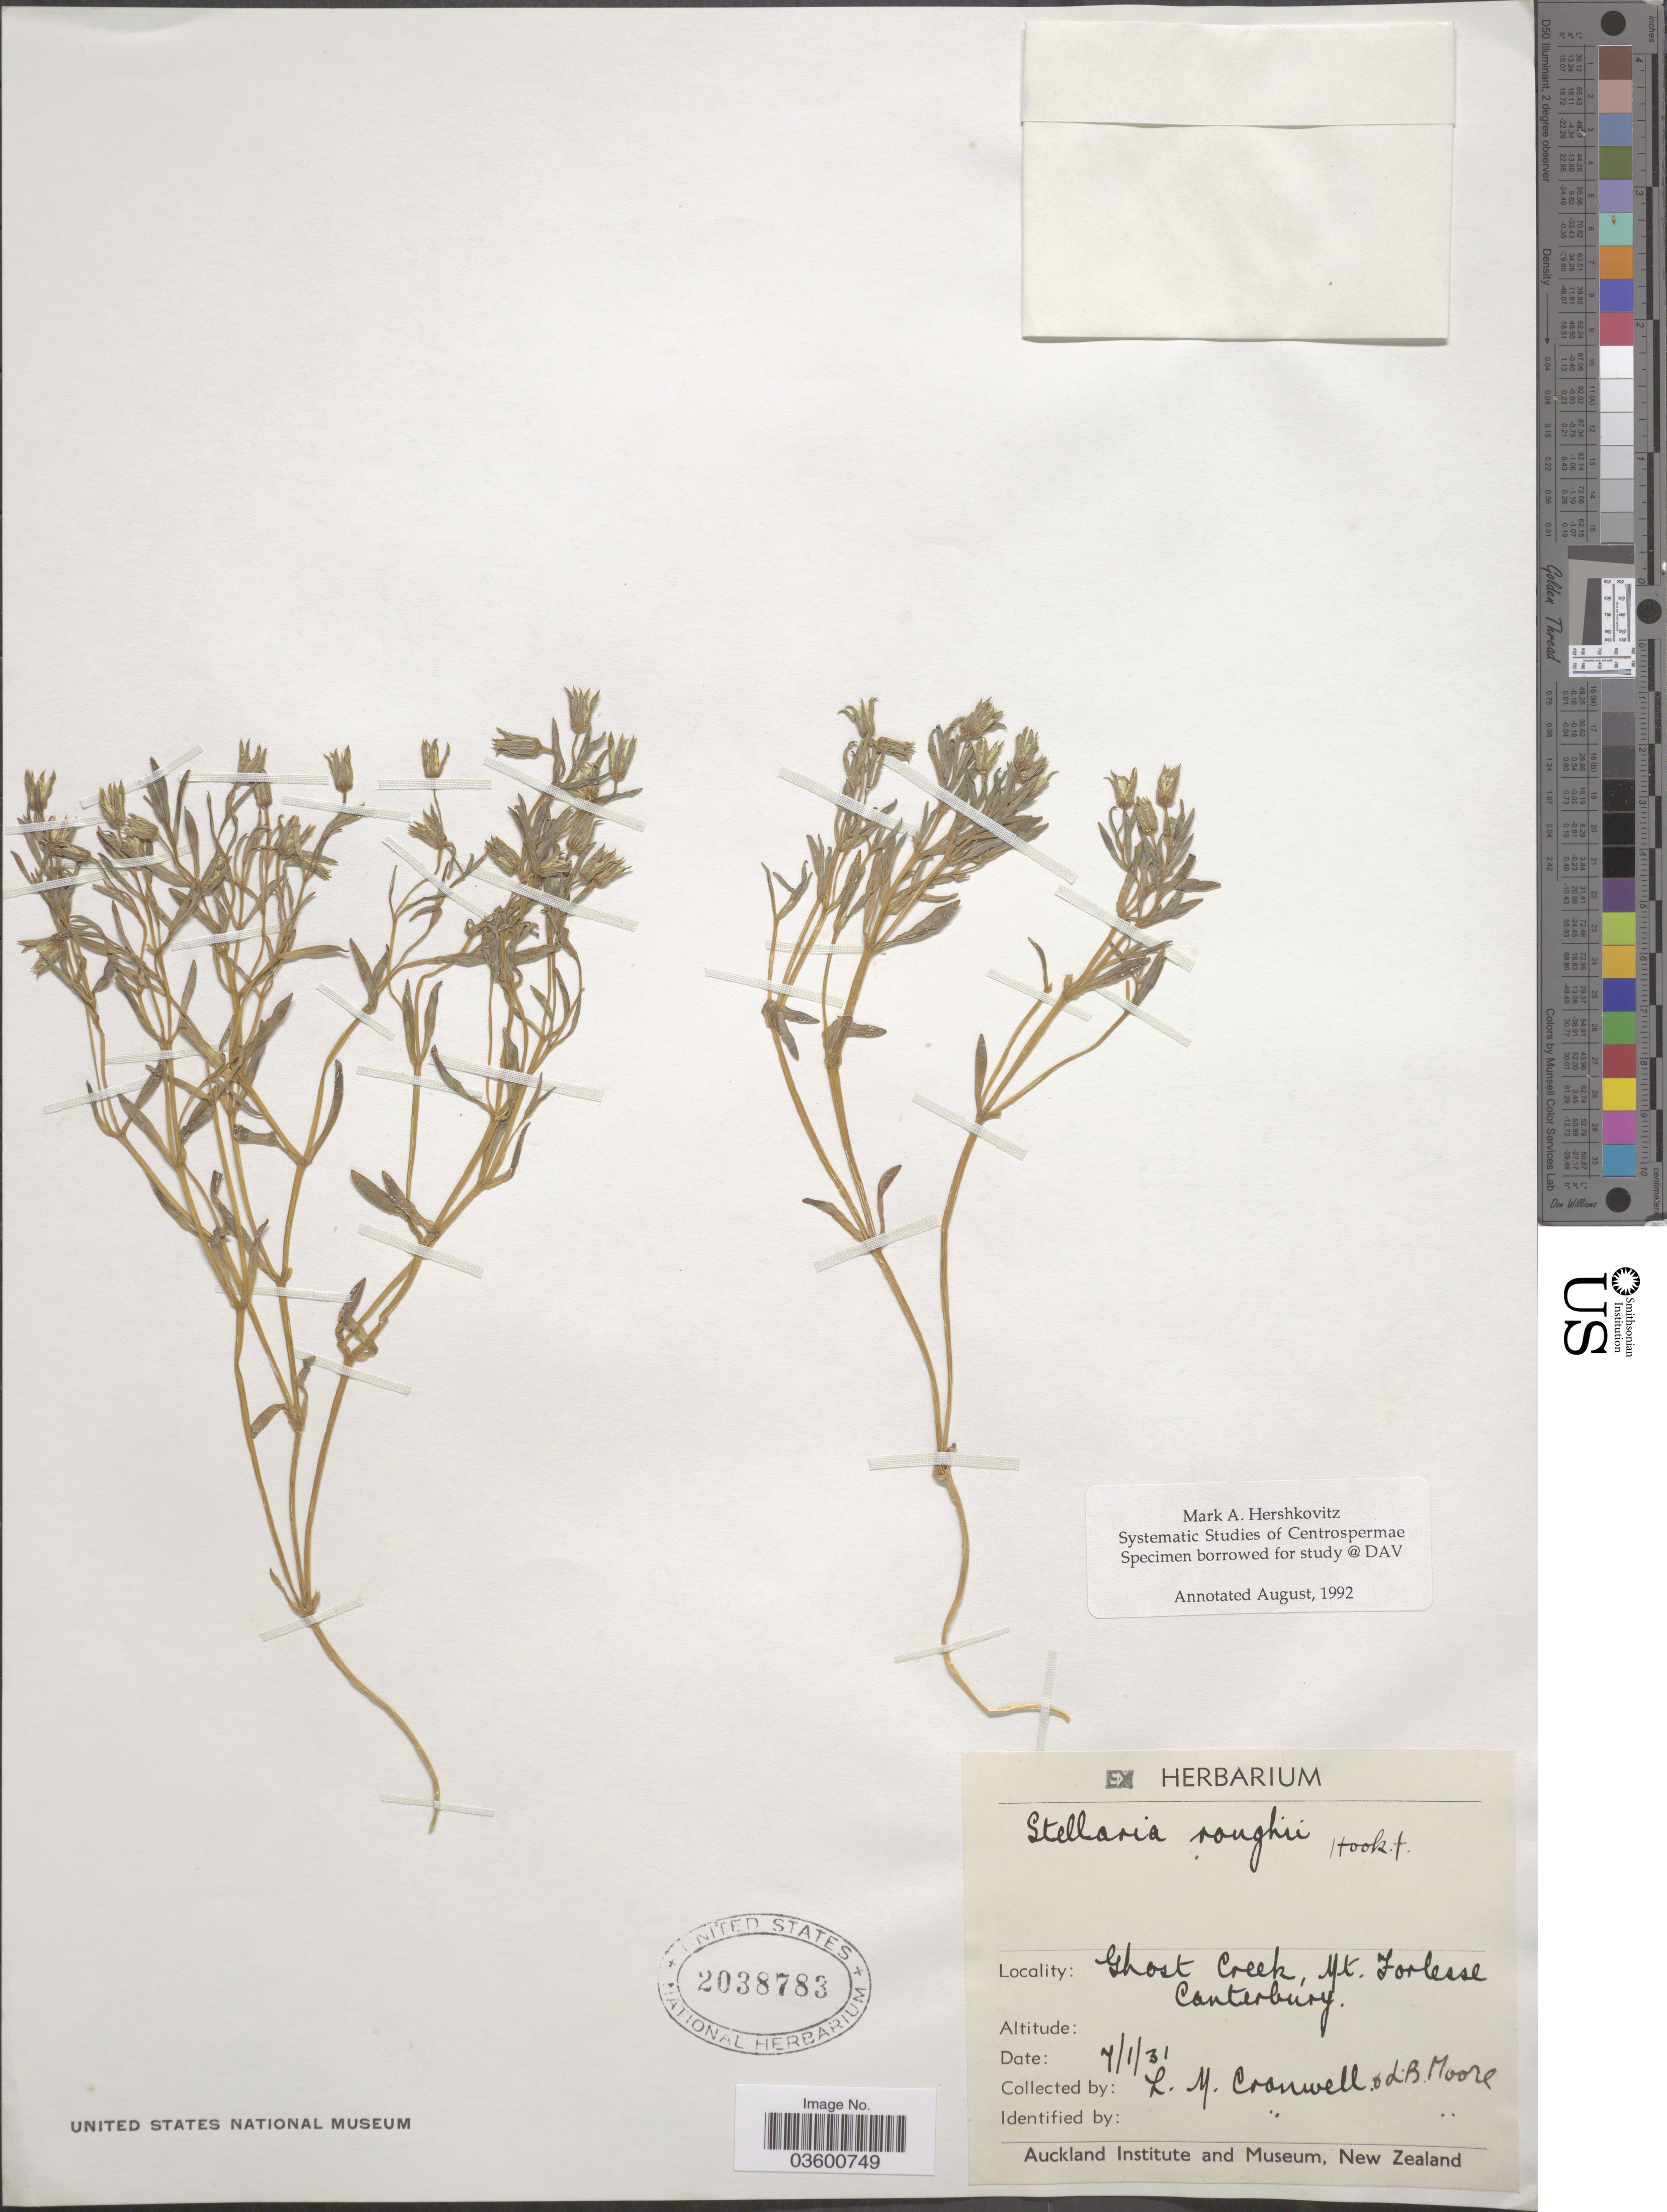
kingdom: Plantae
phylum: Tracheophyta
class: Magnoliopsida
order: Caryophyllales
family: Caryophyllaceae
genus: Stellaria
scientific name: Stellaria roughii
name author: Hook. f.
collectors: L. Cranwell & L. Moore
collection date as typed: Transcribed d/m/y: 7/1/31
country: New Zealand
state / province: Canterbury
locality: Ghost Creek, Mt. Forlesse.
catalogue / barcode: US 2038783